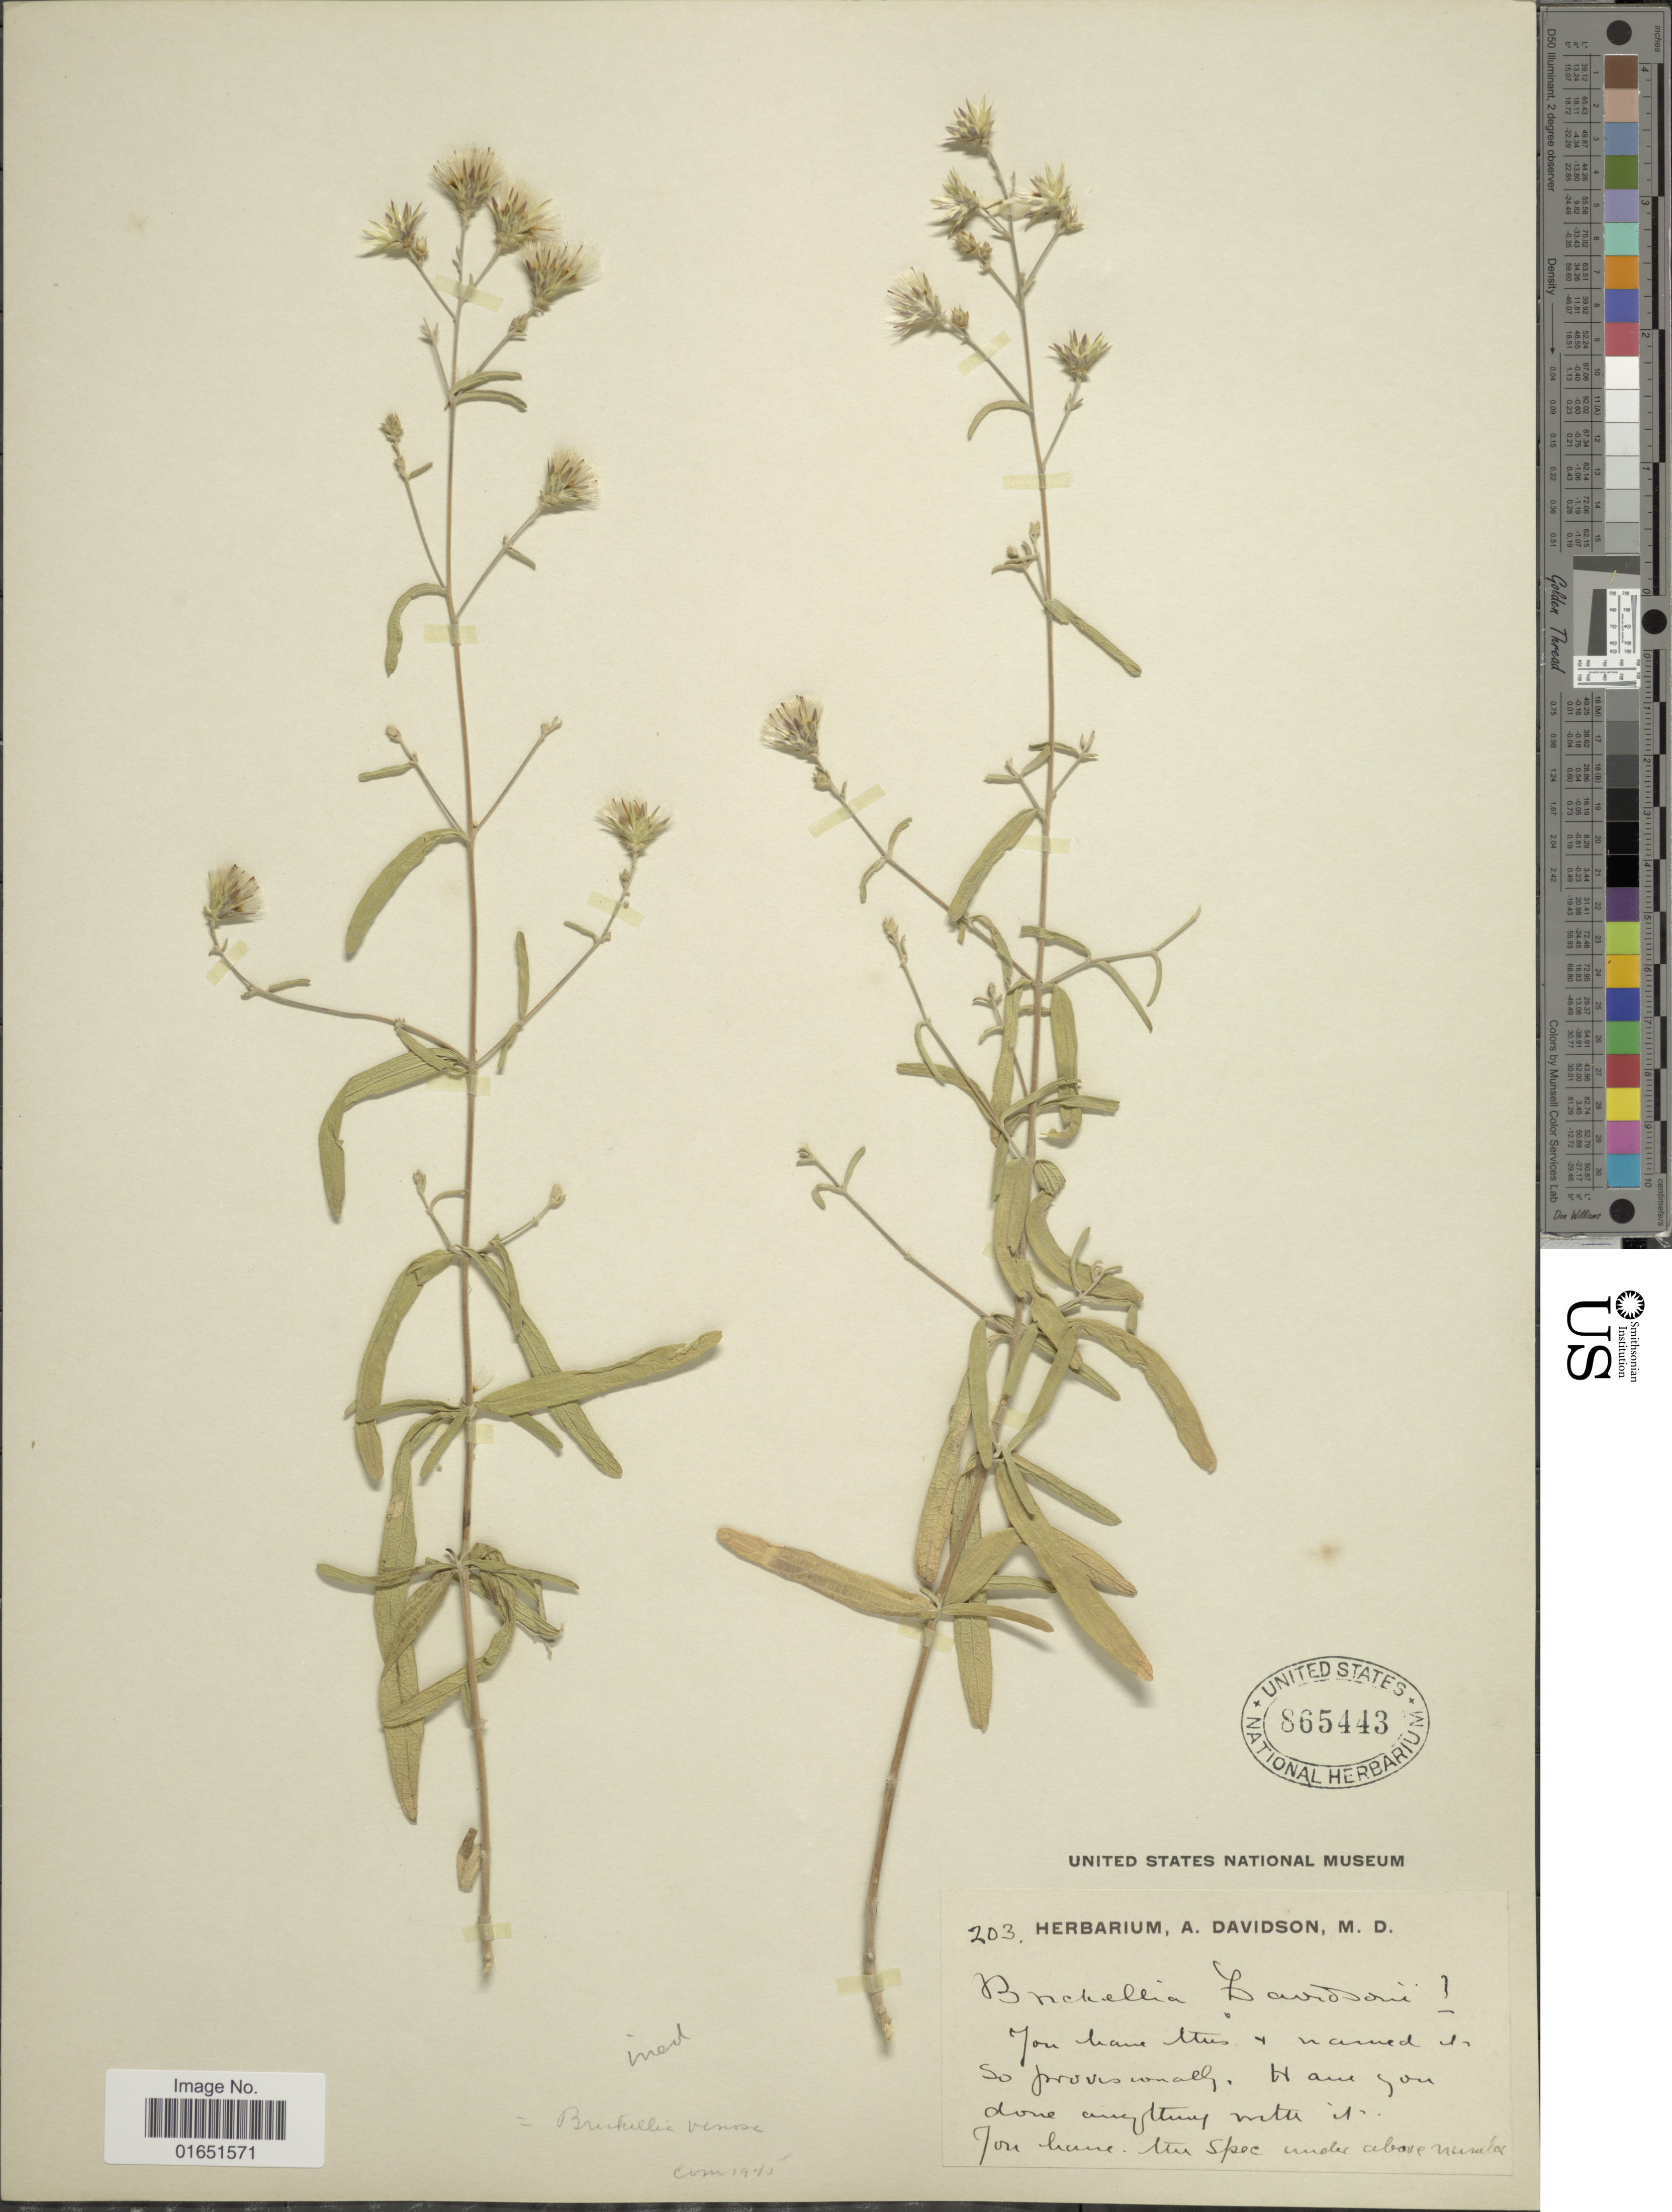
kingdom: Plantae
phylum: Tracheophyta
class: Magnoliopsida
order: Asterales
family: Asteraceae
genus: Brickellia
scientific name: Brickellia venosa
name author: (Wooton & Standl.) B.L. Rob.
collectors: ex herb. A. Davidson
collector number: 203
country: United States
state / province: California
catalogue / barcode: US 865443